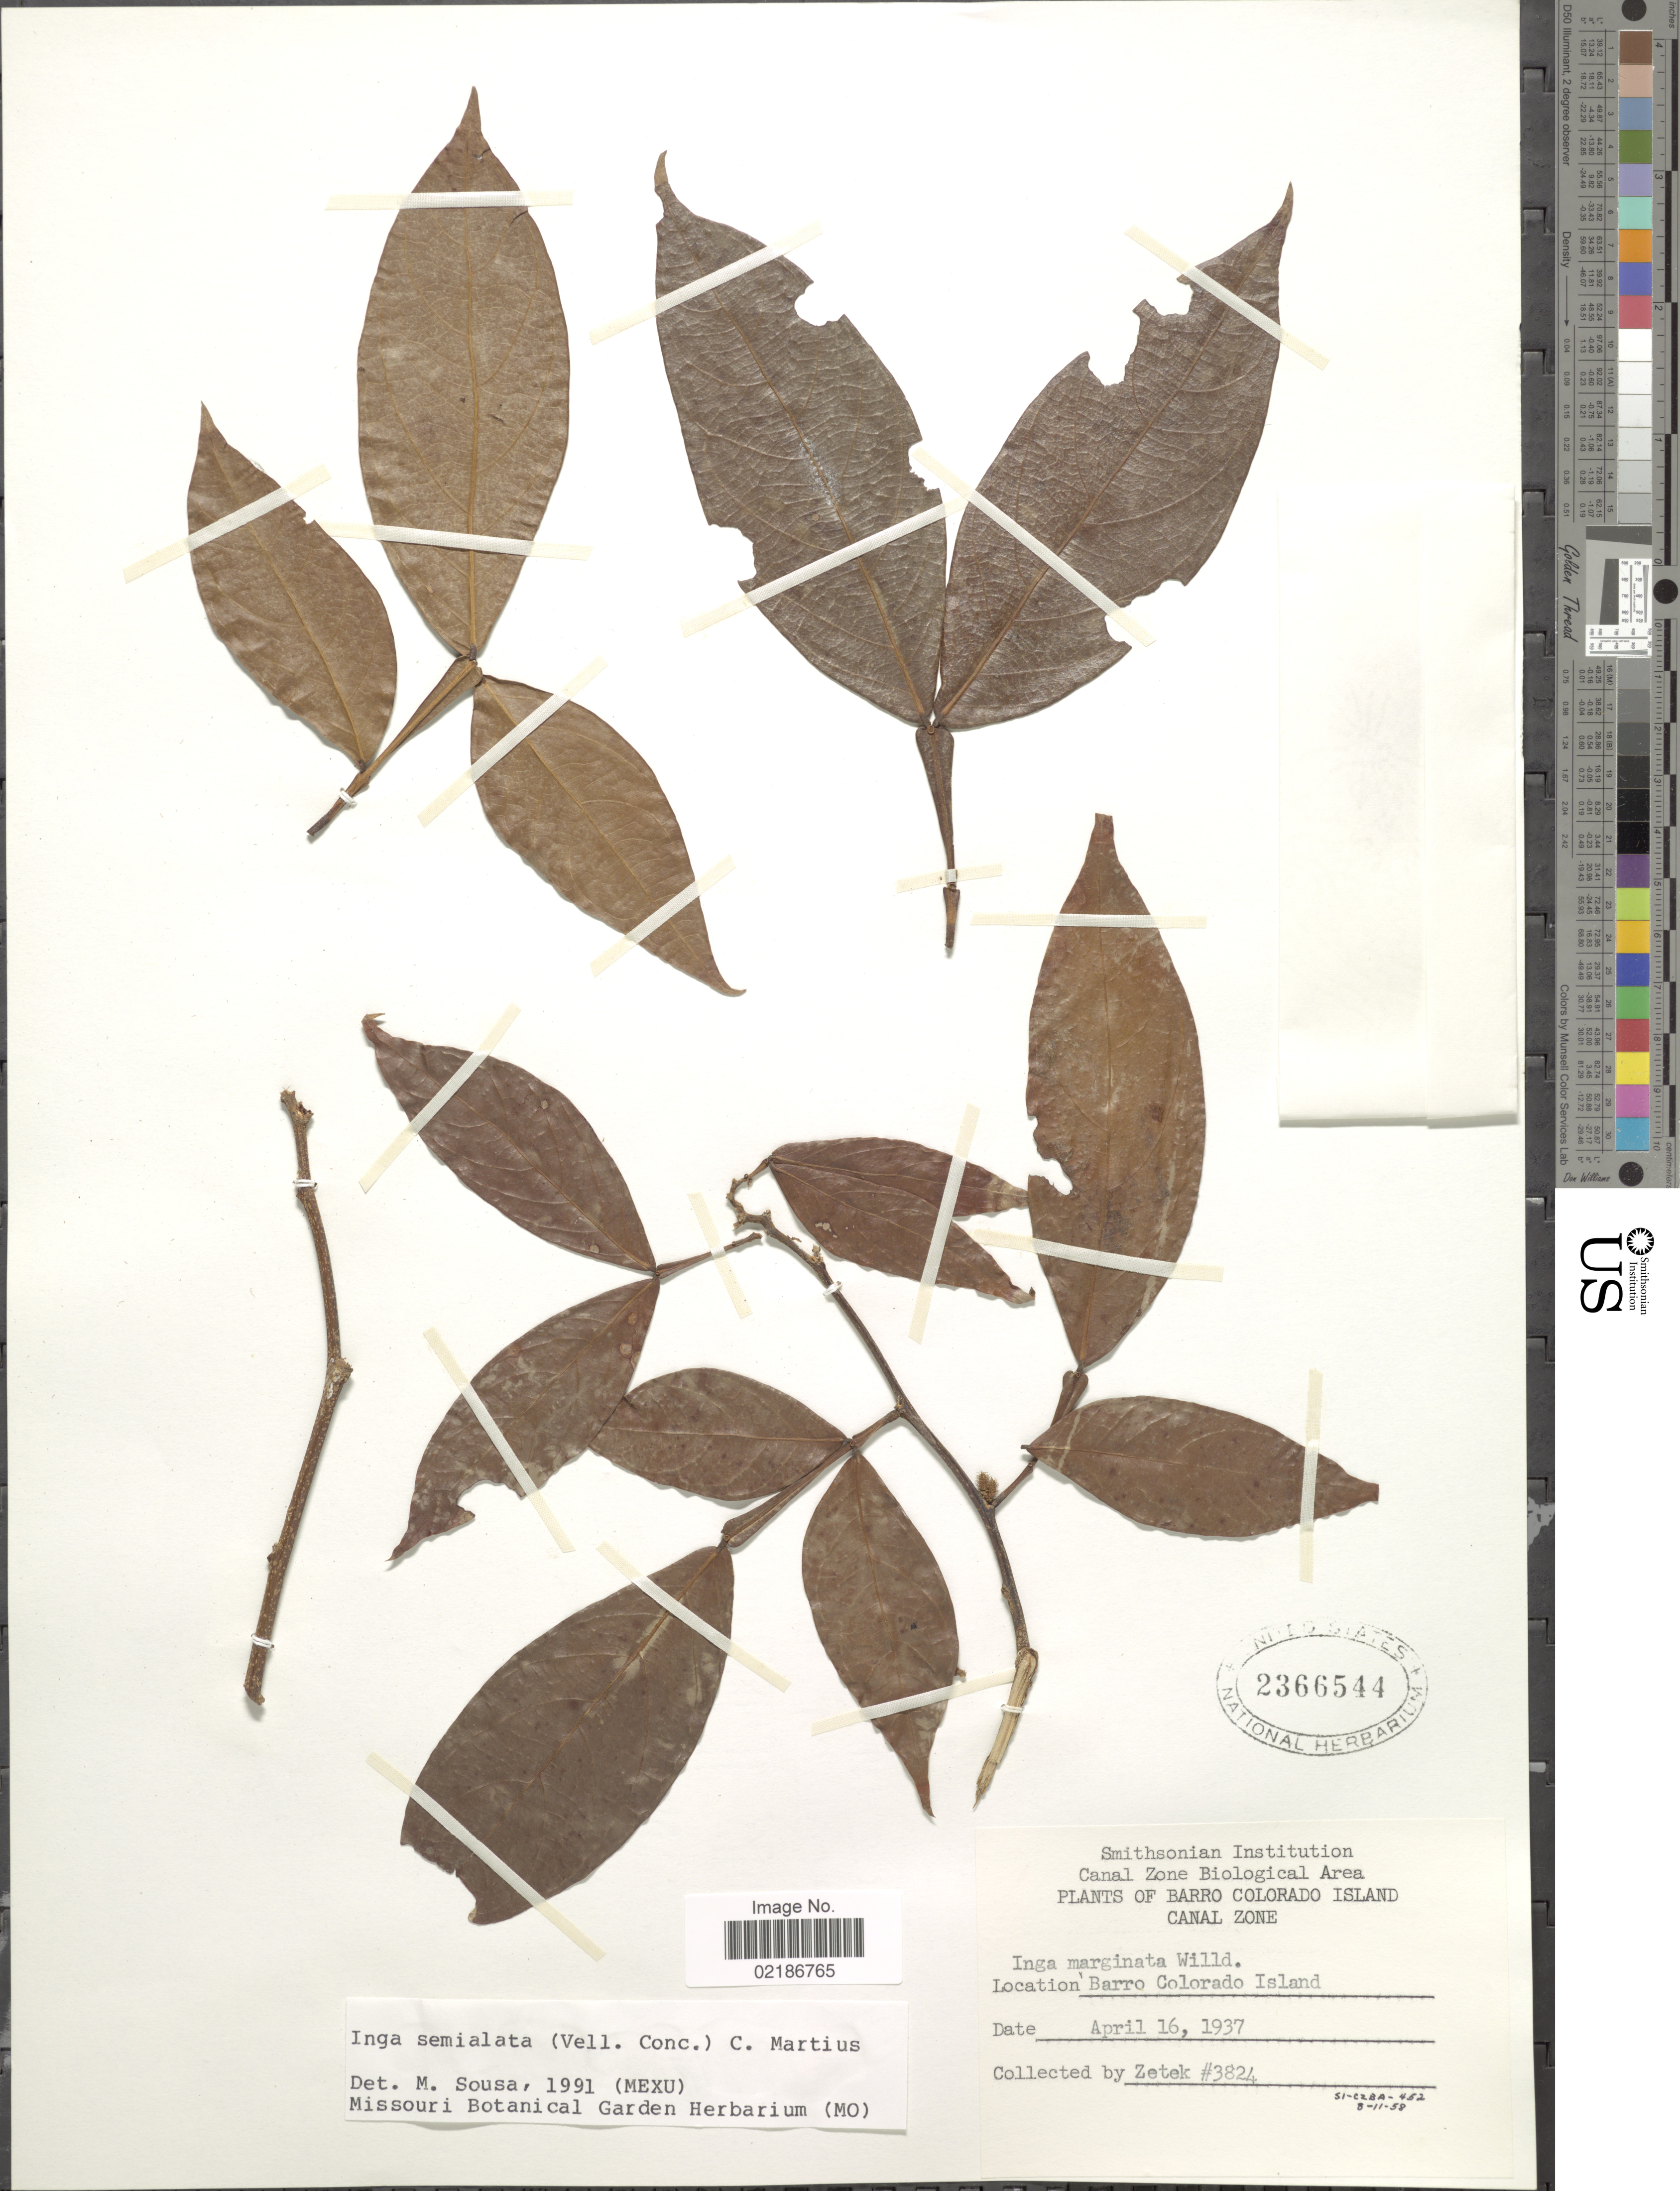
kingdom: Plantae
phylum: Tracheophyta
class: Magnoliopsida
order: Fabales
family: Fabaceae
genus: Inga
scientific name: Inga marginata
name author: Willd.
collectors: -. Zetek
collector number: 3824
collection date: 1937-04-16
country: Panama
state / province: Panamá Oeste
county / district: Canal Zone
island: Barro Colorado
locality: Barro Colorado Island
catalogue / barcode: US 2366544